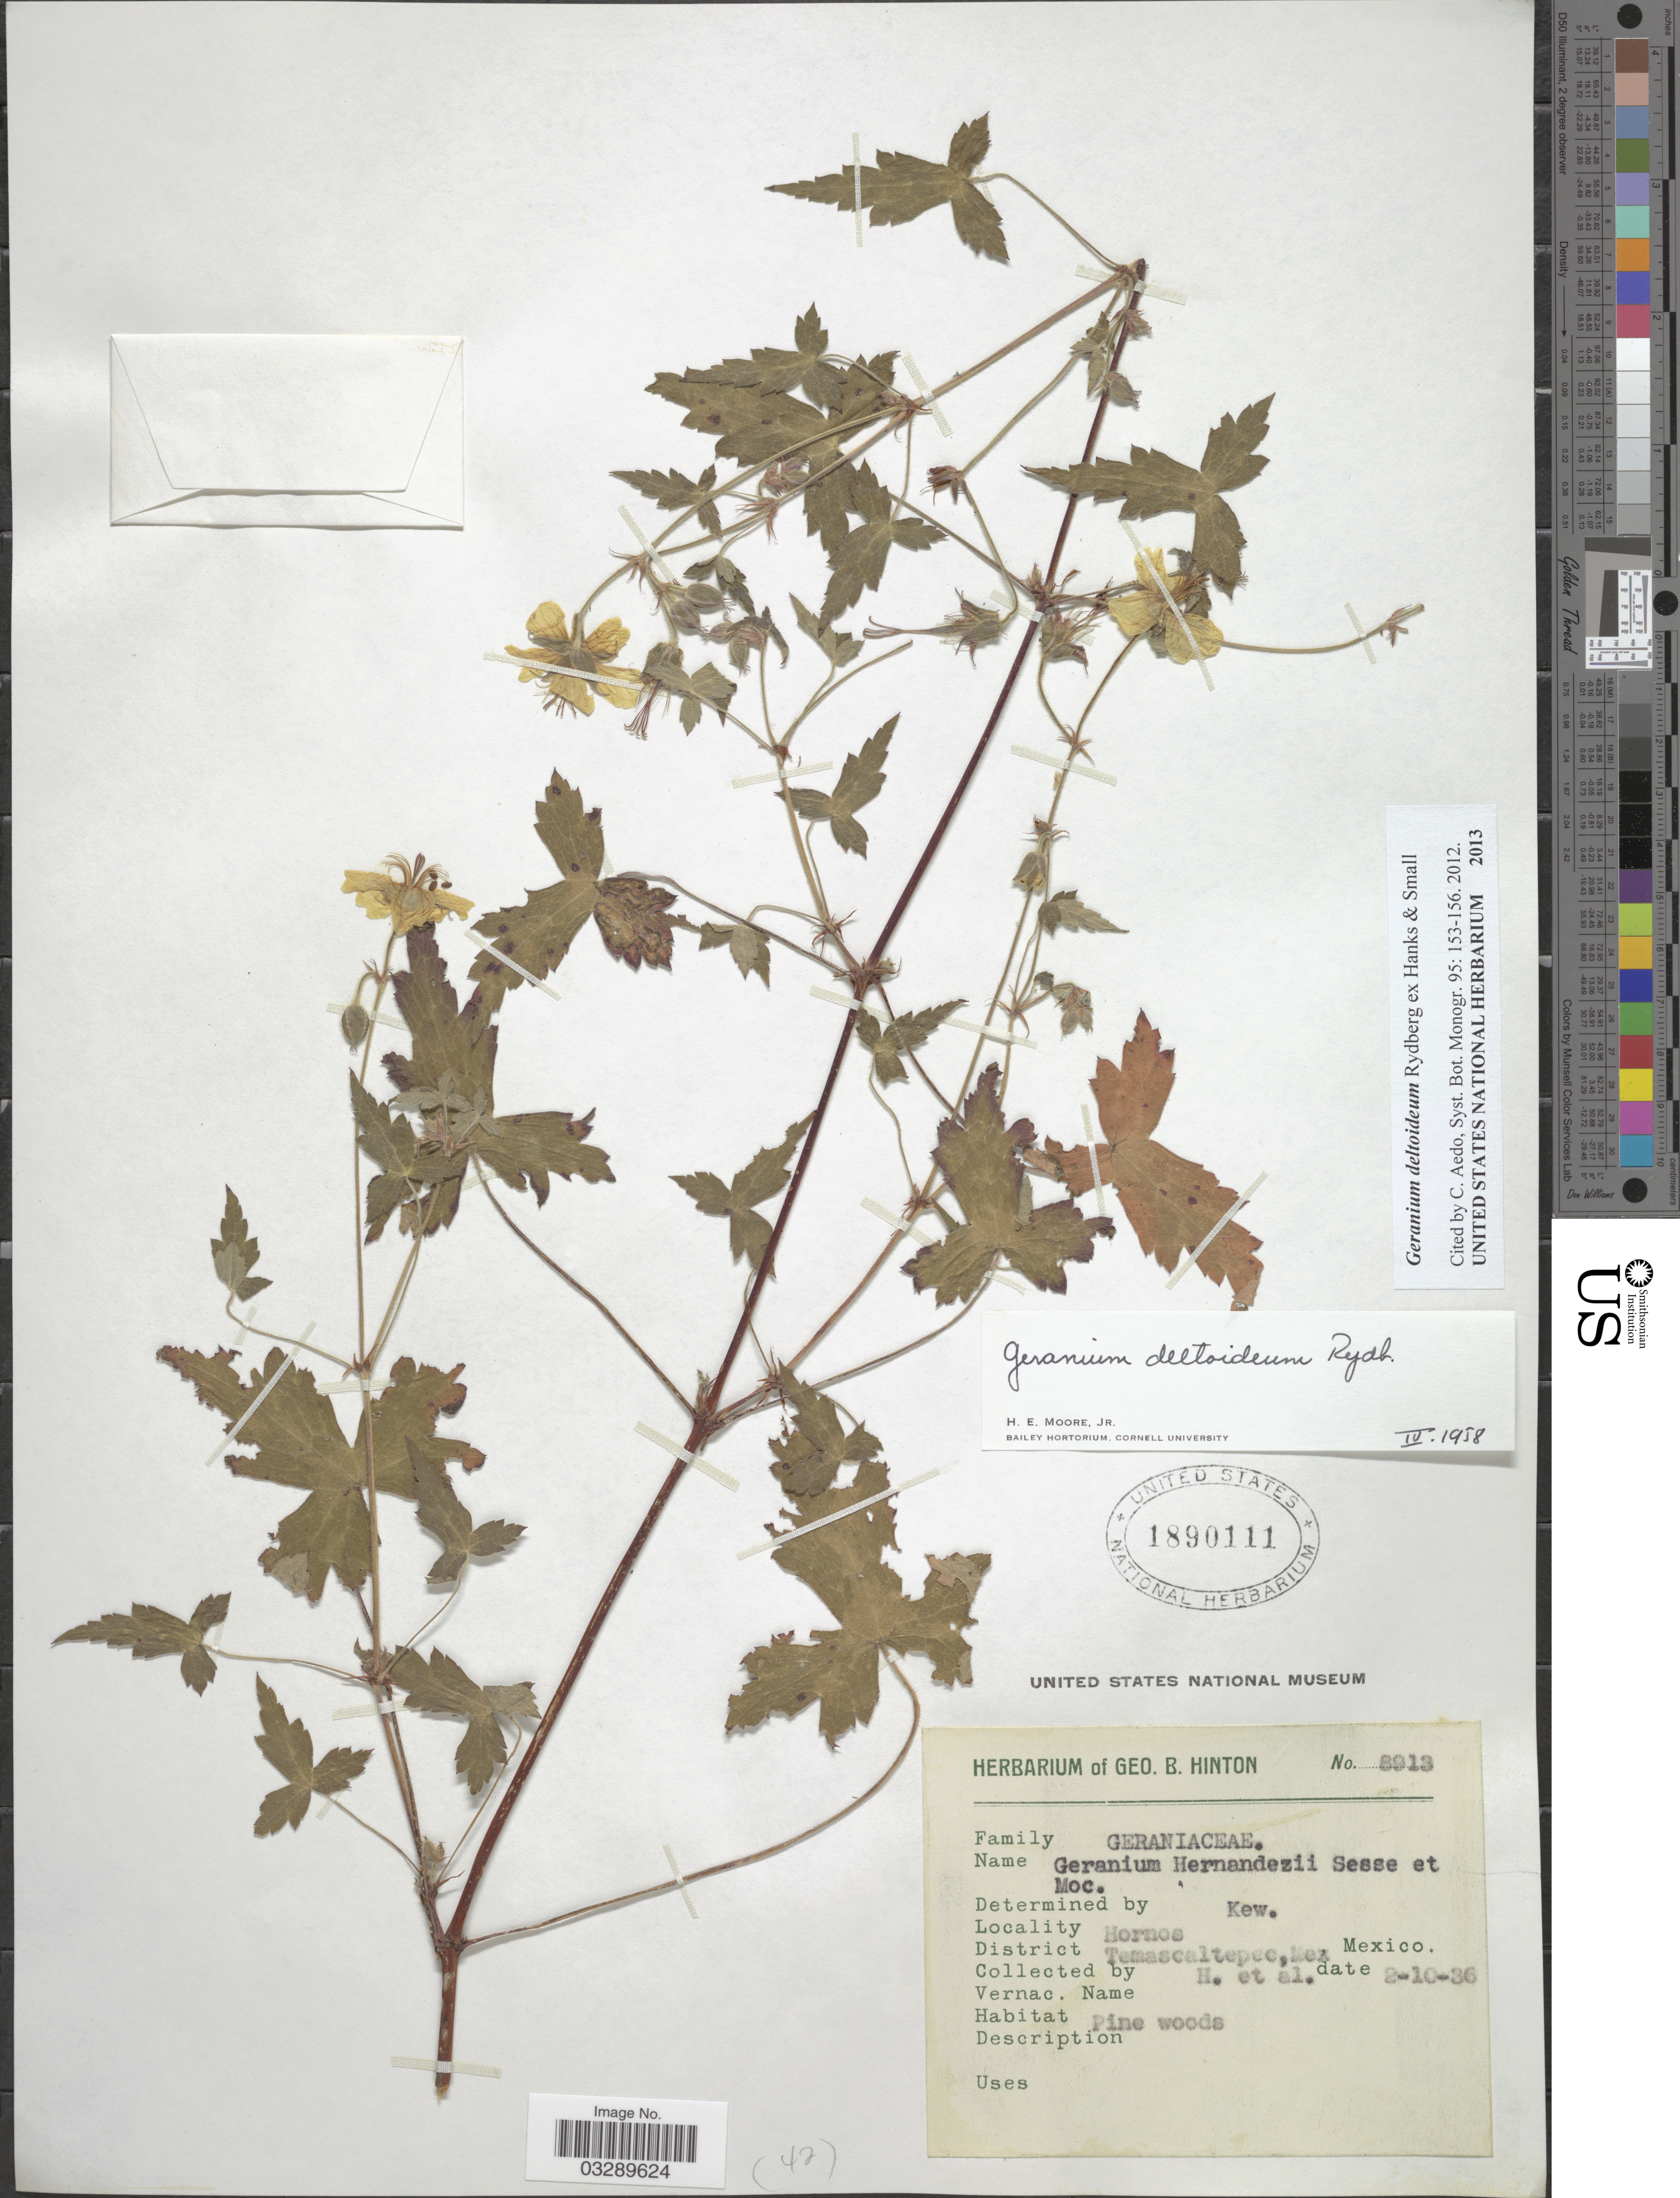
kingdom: Plantae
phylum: Tracheophyta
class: Magnoliopsida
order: Geraniales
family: Geraniaceae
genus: Geranium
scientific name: Geranium deltoideum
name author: Rydb.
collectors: G. B. Hinton & et al.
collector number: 8913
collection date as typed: Transcribed d/m/y: 2/10/36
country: Mexico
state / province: México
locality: Hornos, District Temascaltepec.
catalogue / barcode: US 1890111